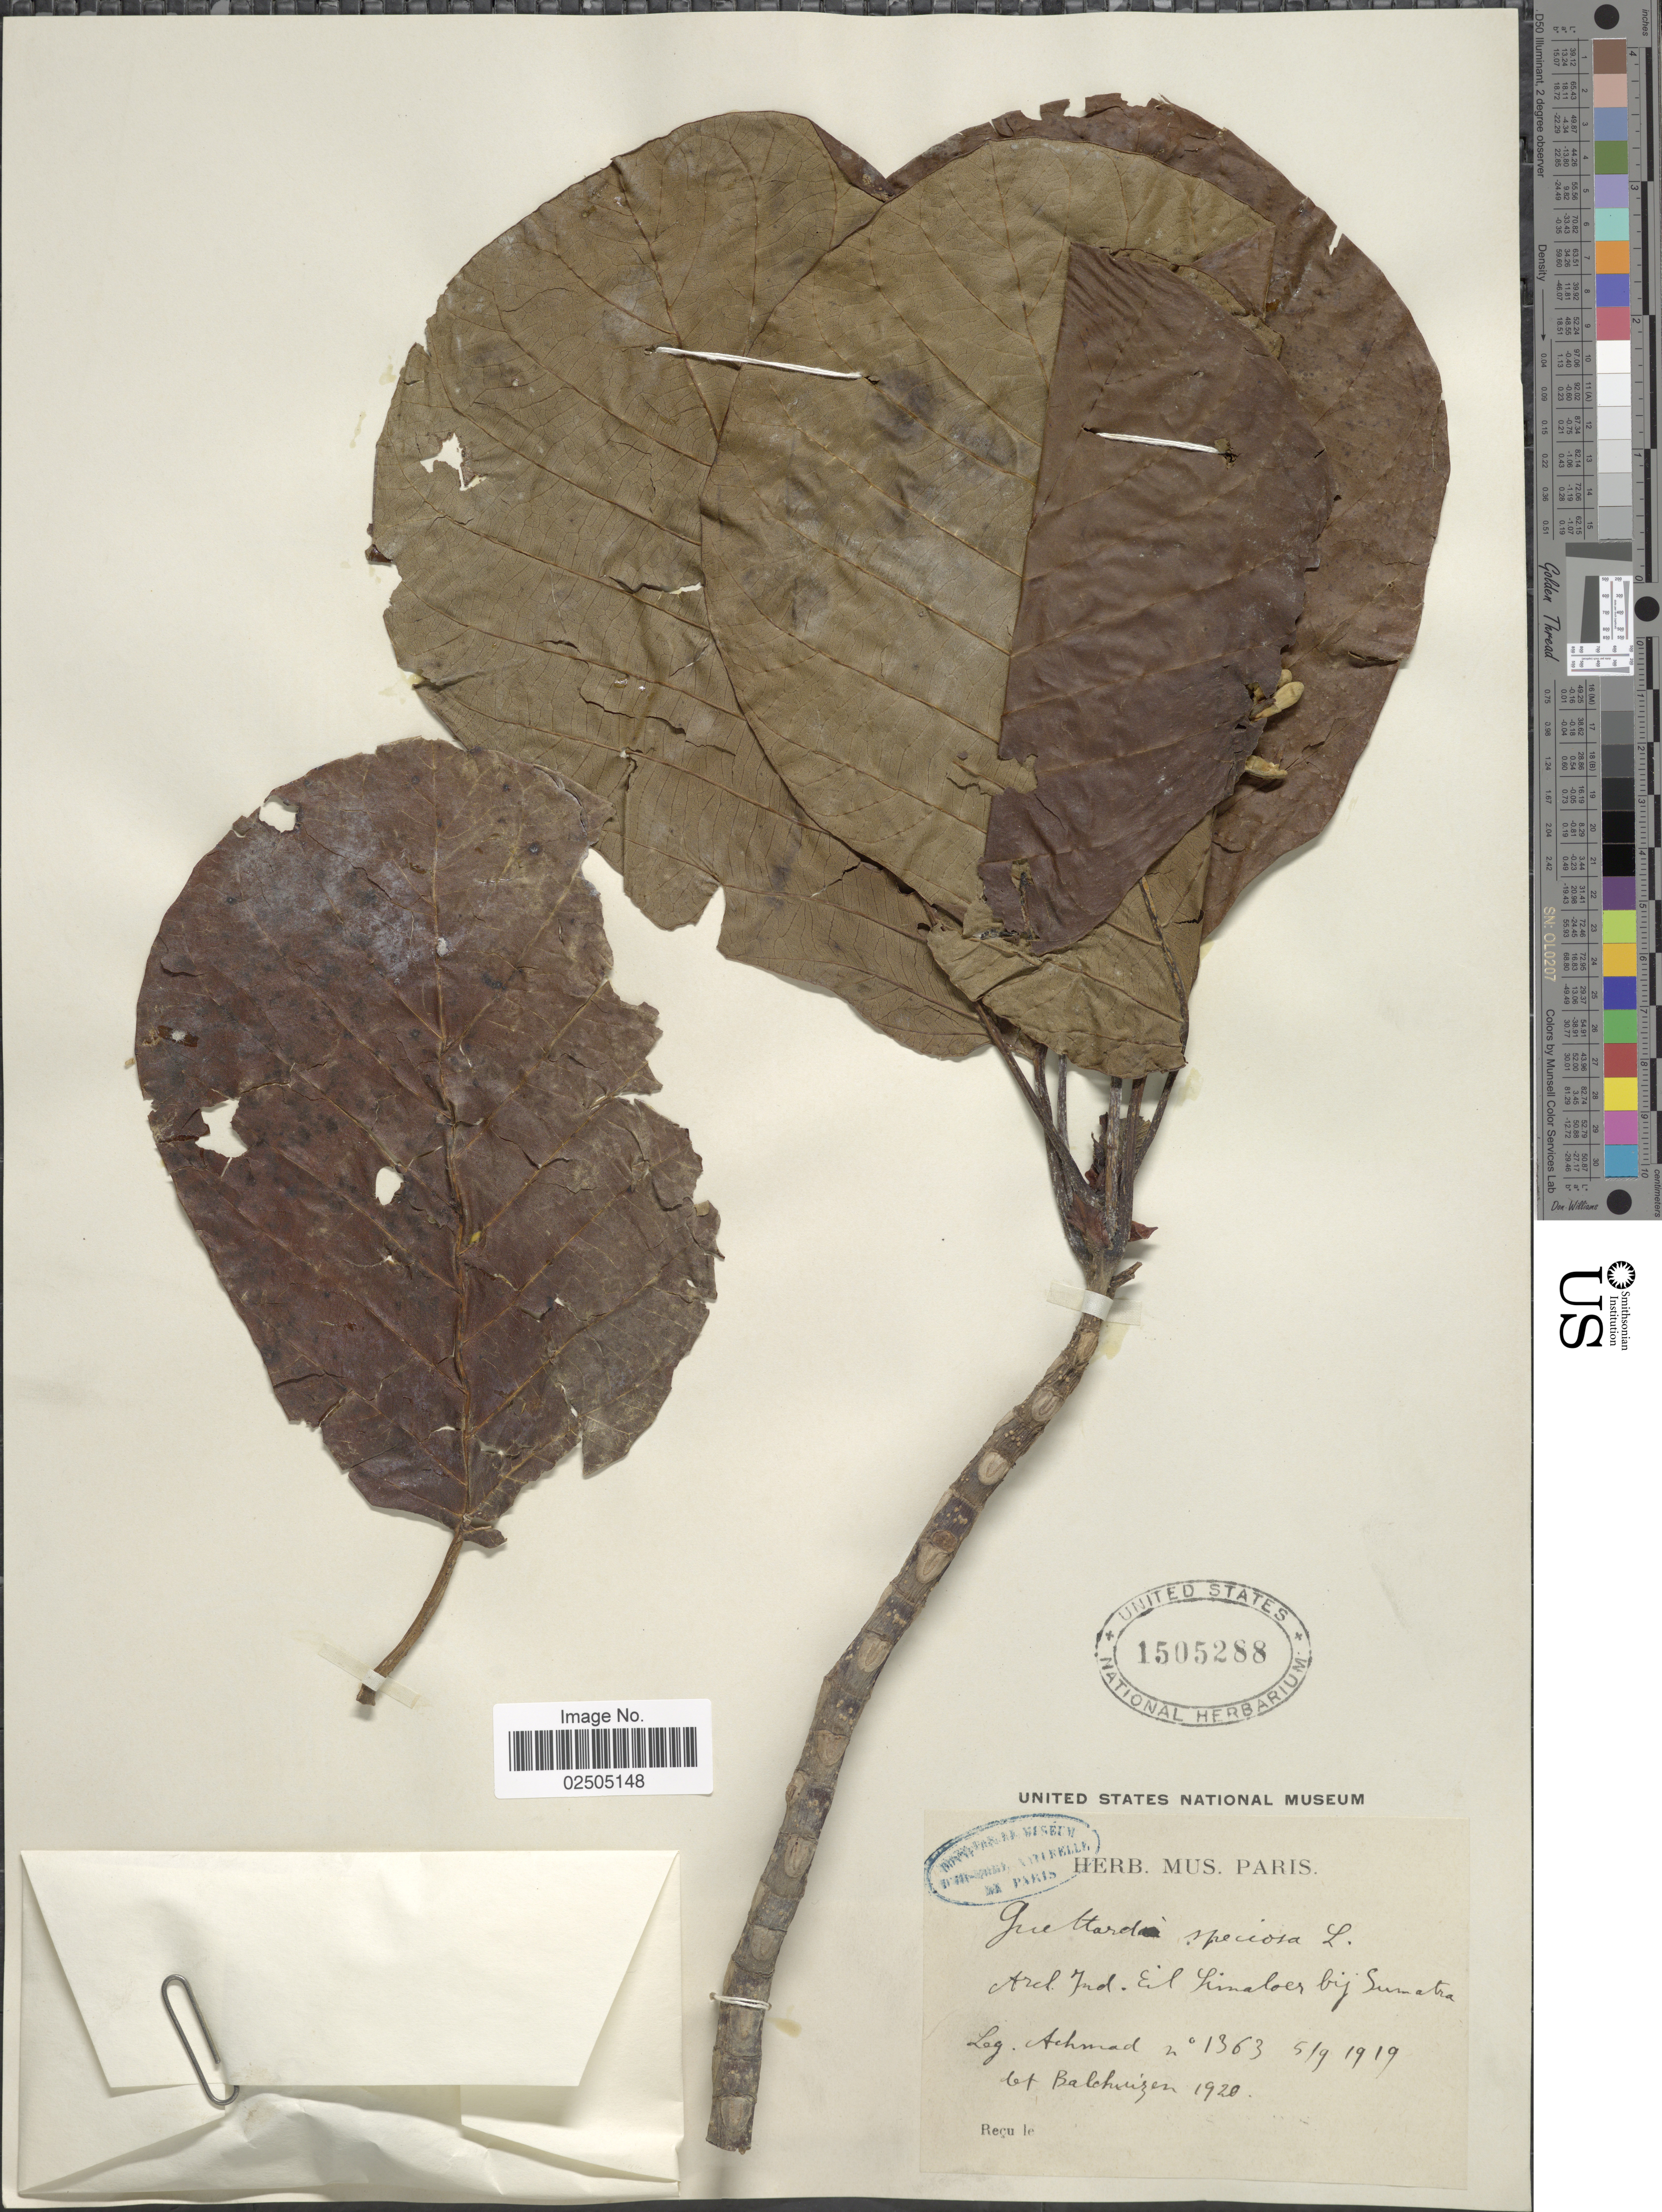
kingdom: Plantae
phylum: Tracheophyta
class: Magnoliopsida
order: Gentianales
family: Rubiaceae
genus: Guettarda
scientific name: Guettarda speciosa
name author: L.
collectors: -- Achmad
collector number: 1363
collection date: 1919-09-05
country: Indonesia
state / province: Sumatra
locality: Arch. Ind. Eil Simaloes by Sumatra [interpreted]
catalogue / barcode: US 1505288